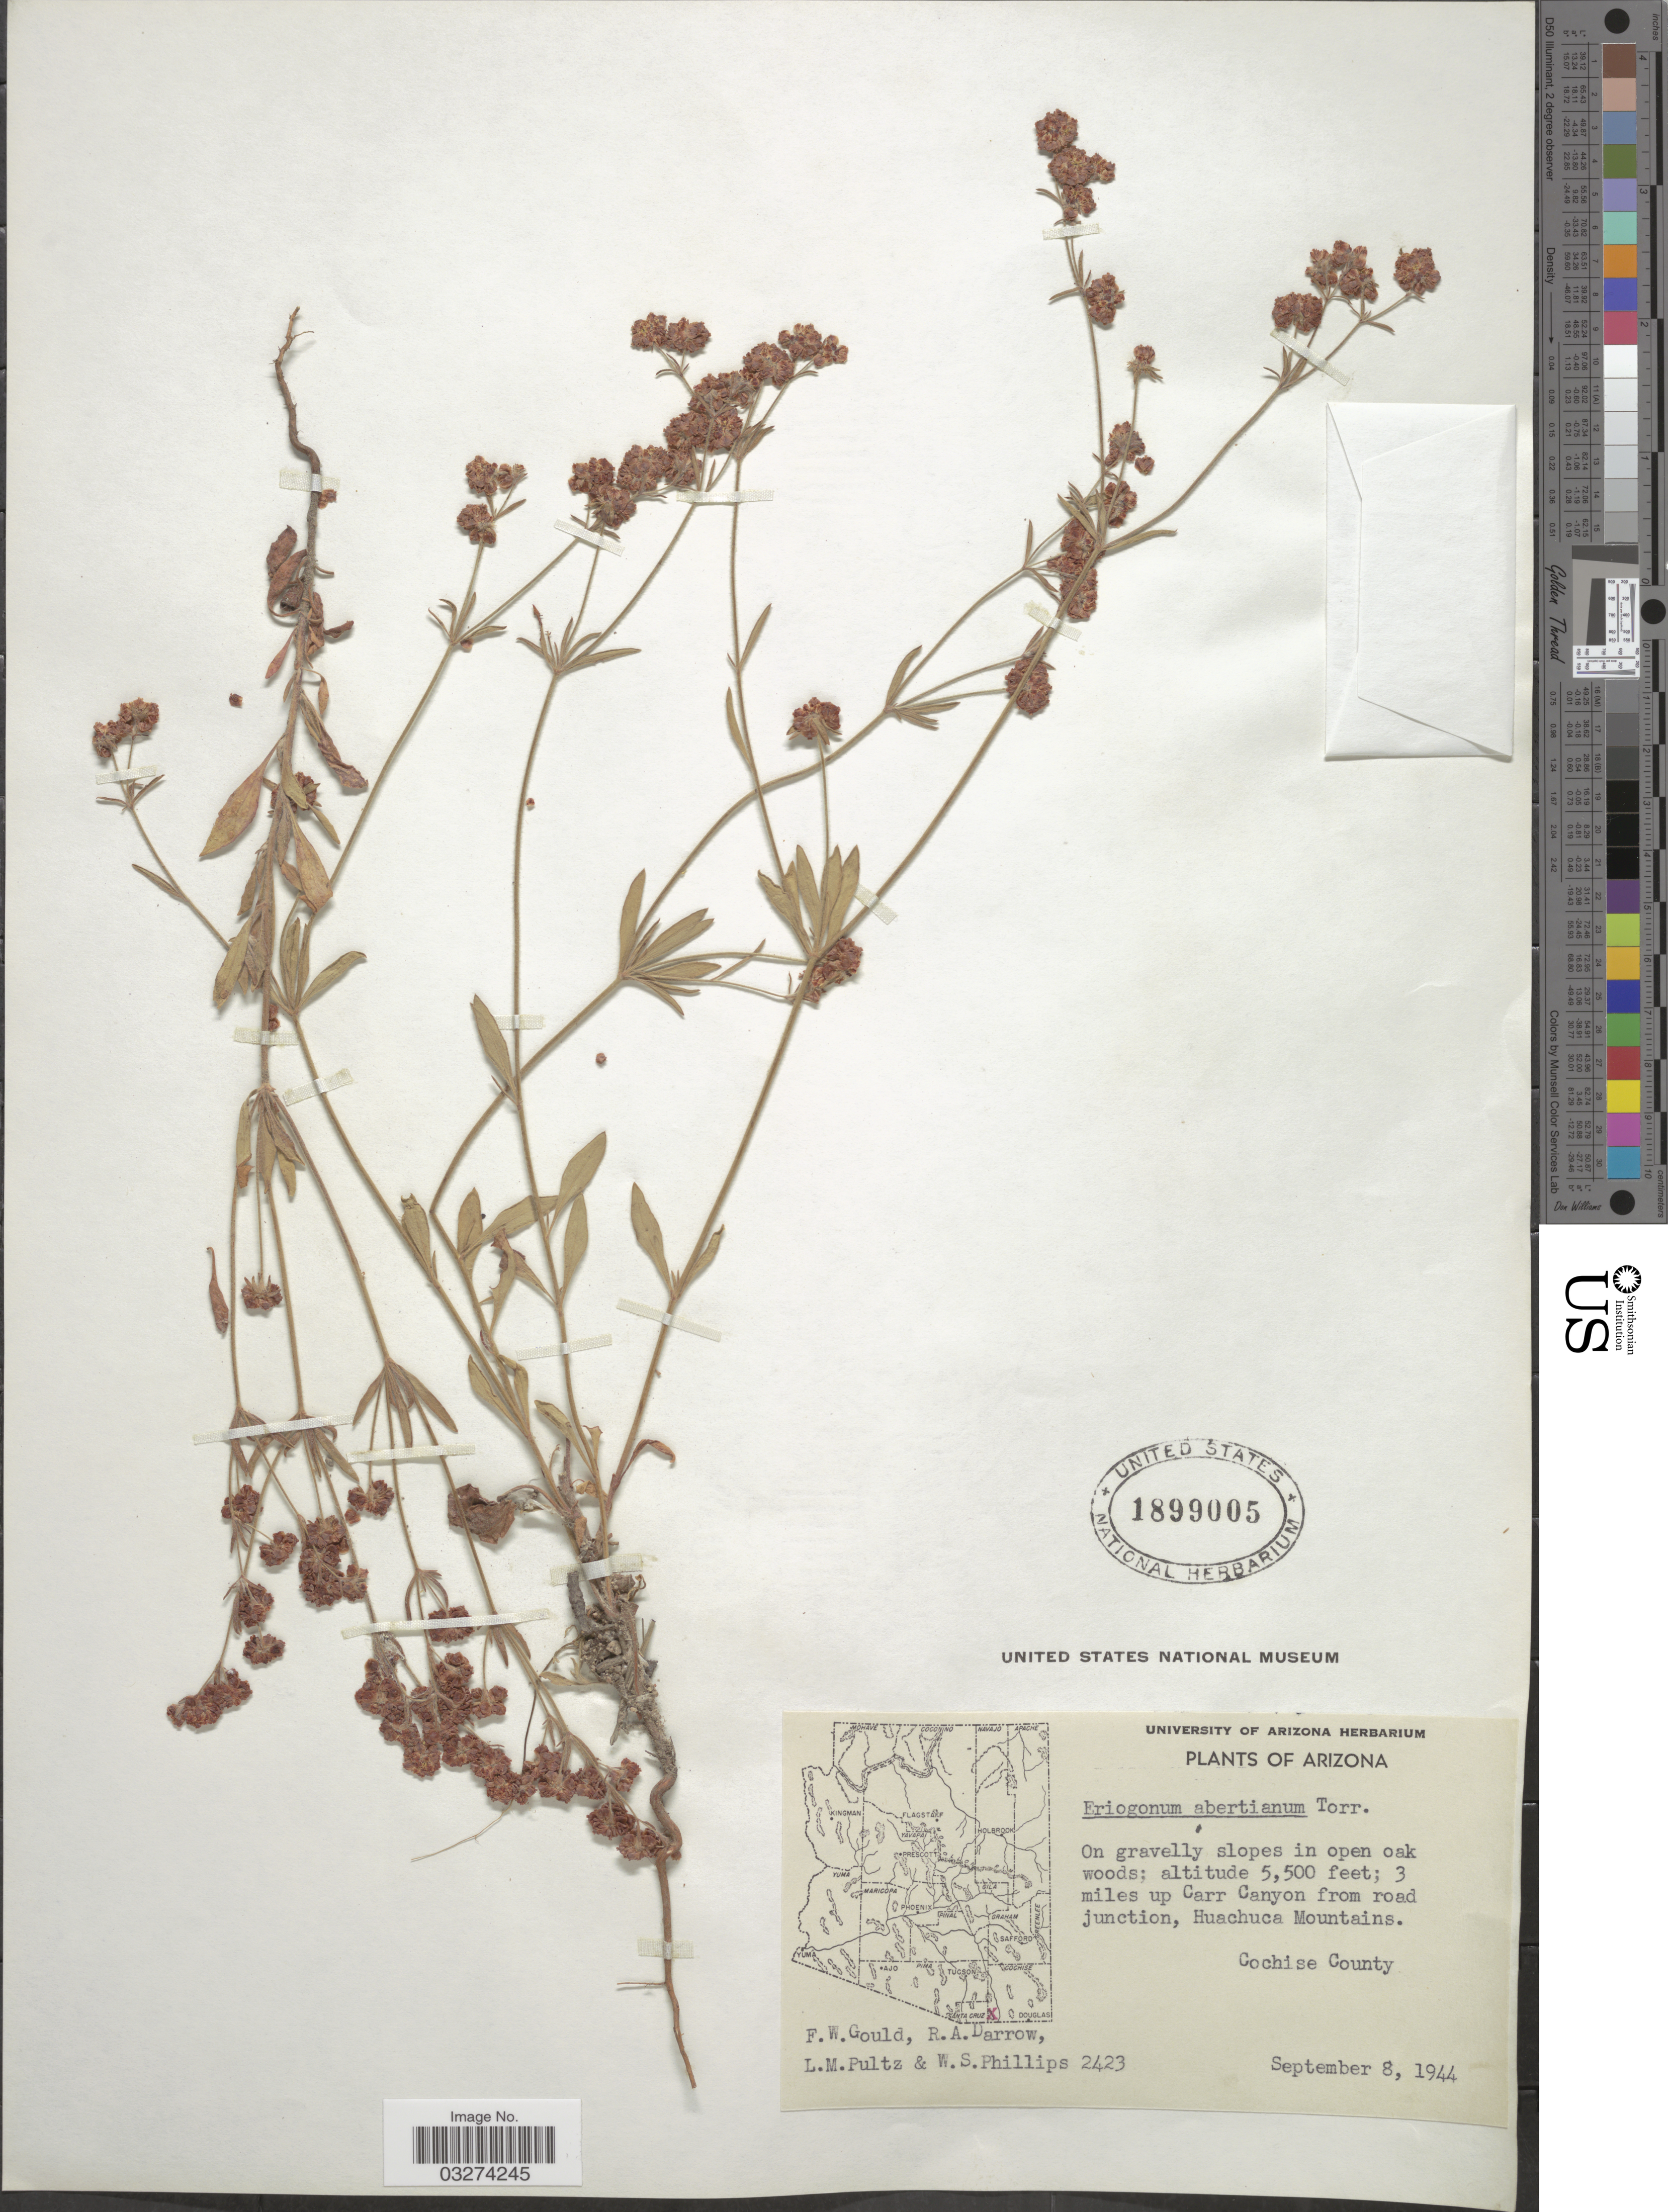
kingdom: Plantae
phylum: Tracheophyta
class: Magnoliopsida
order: Caryophyllales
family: Polygonaceae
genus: Eriogonum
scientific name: Eriogonum abertianum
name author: Torr.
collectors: F. W. Gould, R. A. Darrow, L. Pultz & W. S. Phillips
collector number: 2423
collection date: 1944-09-08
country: United States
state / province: Arizona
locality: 3 miles up Carr Canyon from road junction, Huachuca Mountains. Cochise County.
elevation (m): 1676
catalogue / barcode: US 1899005